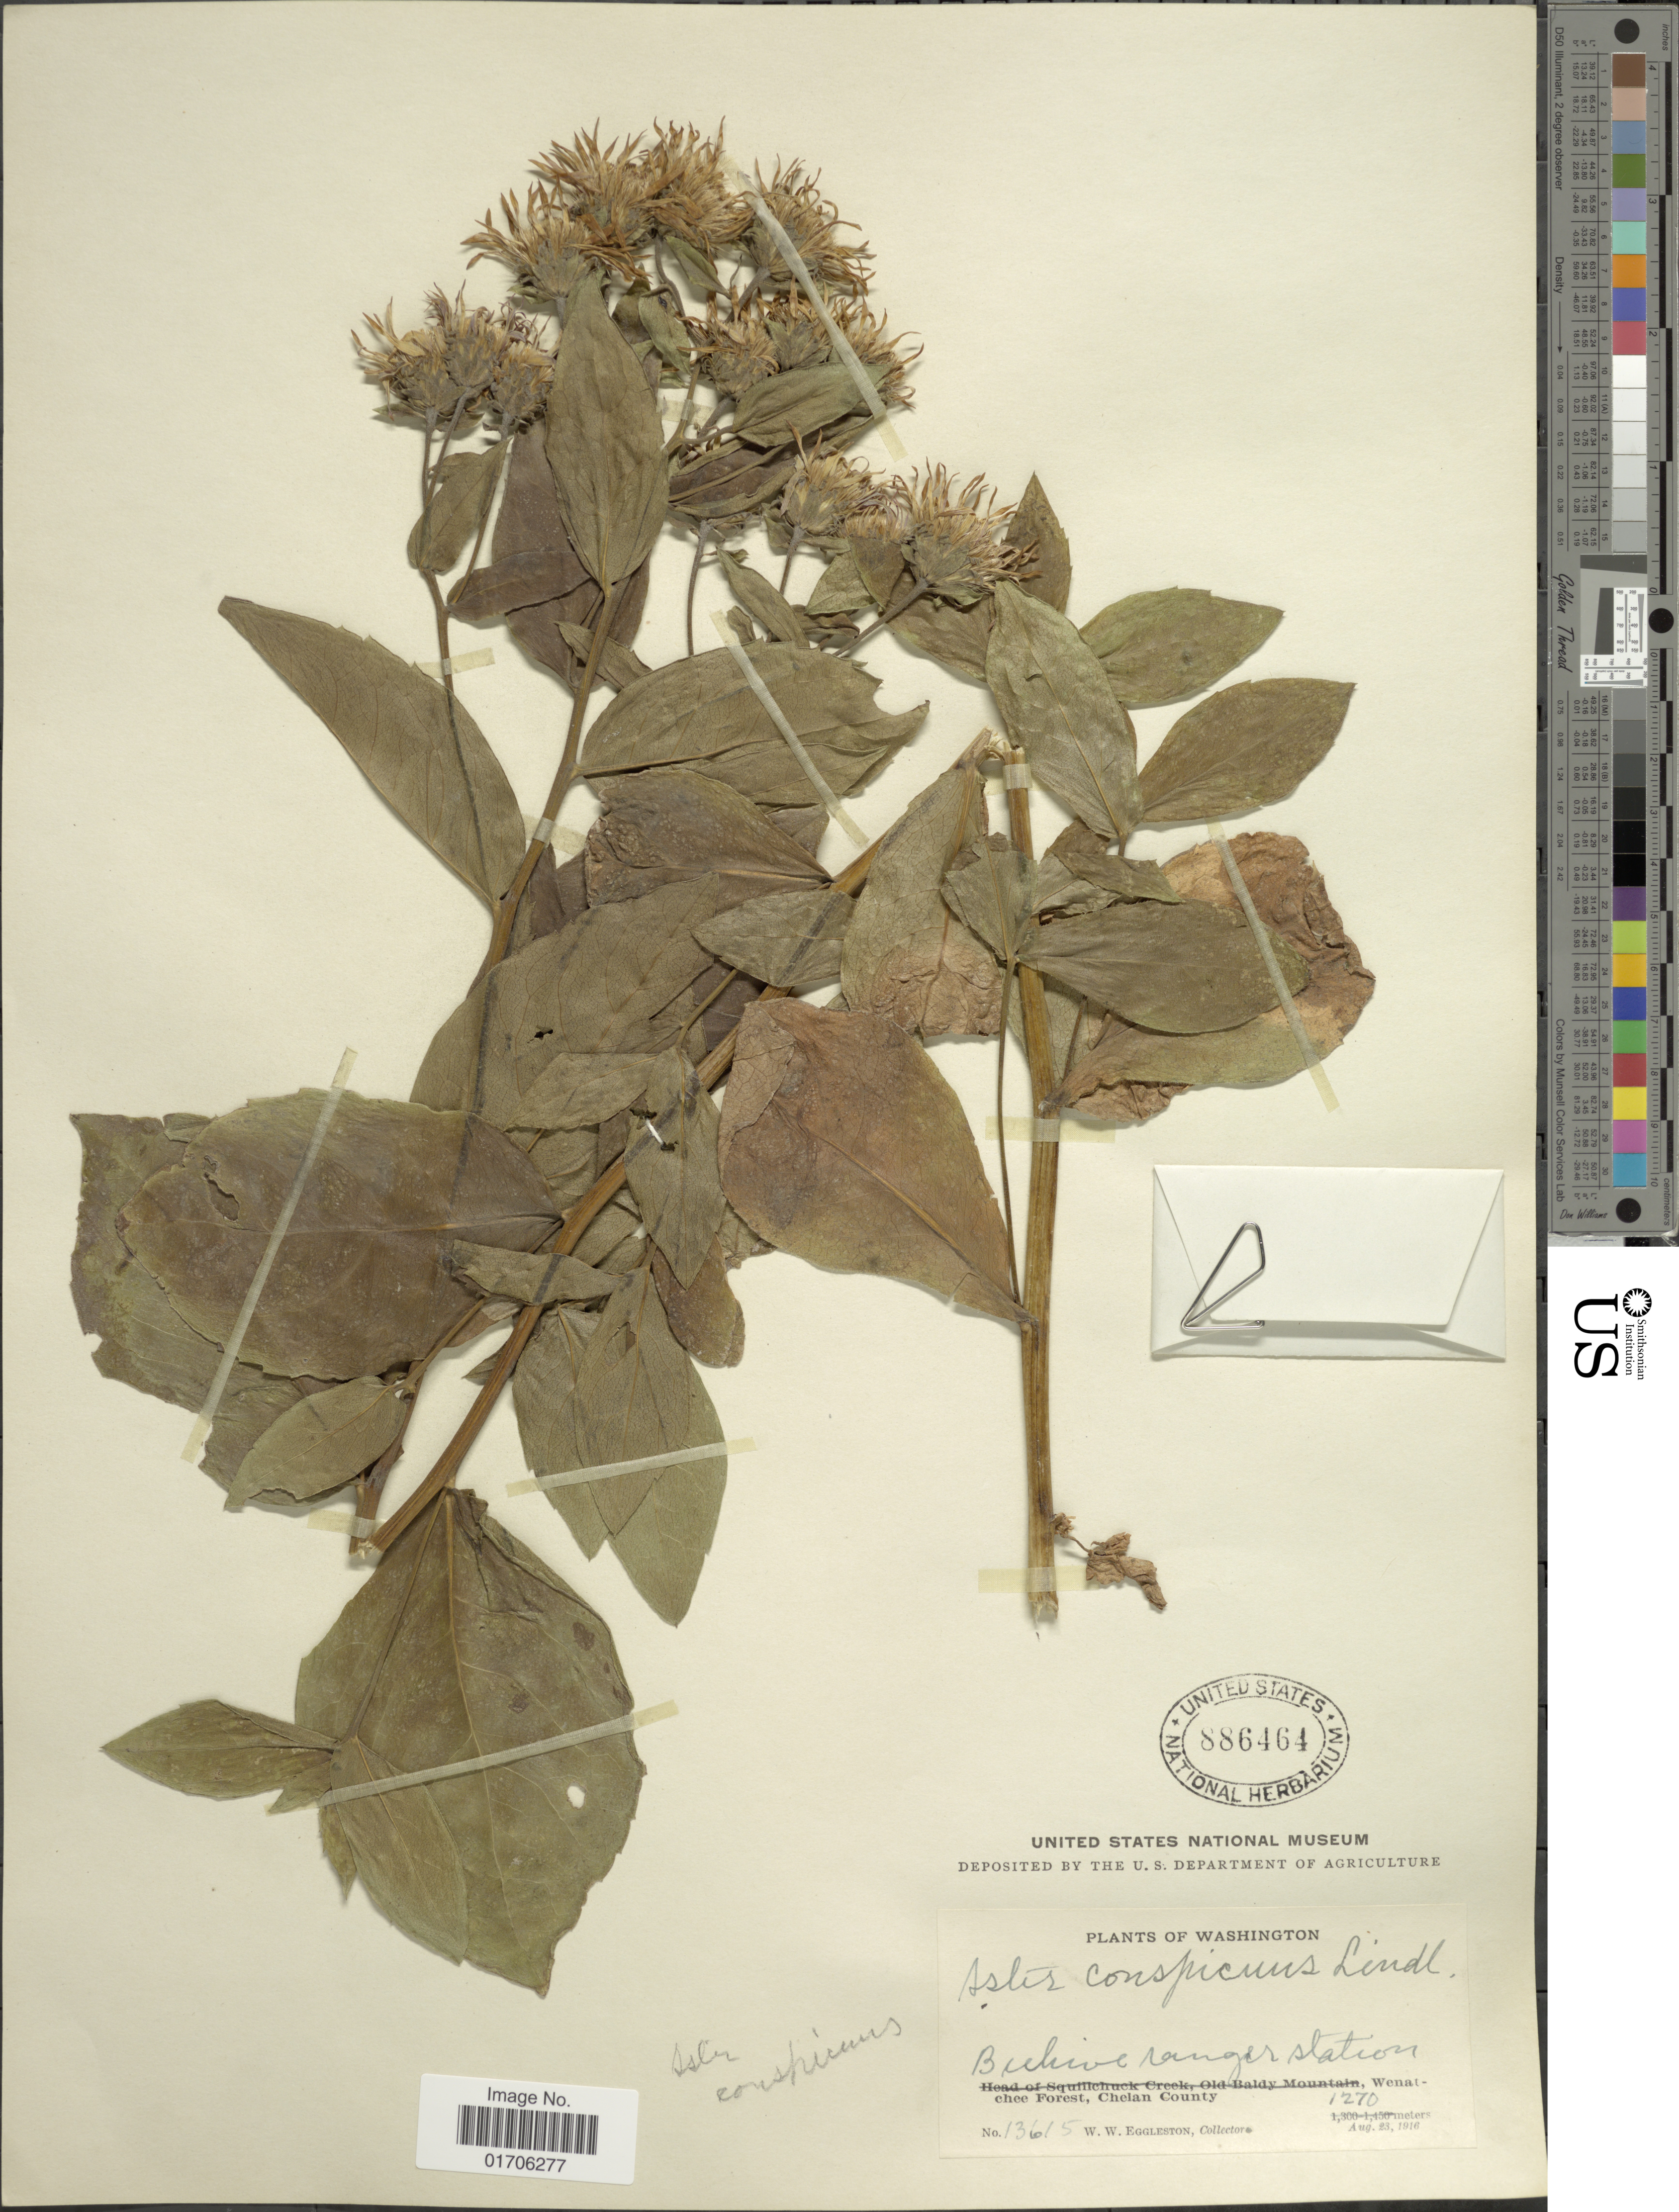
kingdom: Plantae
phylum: Tracheophyta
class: Magnoliopsida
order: Asterales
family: Asteraceae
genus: Eurybia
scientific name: Eurybia conspicua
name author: (Lindl.) G.L. Nesom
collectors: W. W. Eggleston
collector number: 13615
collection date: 1916-08-23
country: United States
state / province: Washington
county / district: Chelan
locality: Washington. Beehive ranger station. Wenatchee Forest, Chelan County.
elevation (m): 1270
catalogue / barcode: US 886464